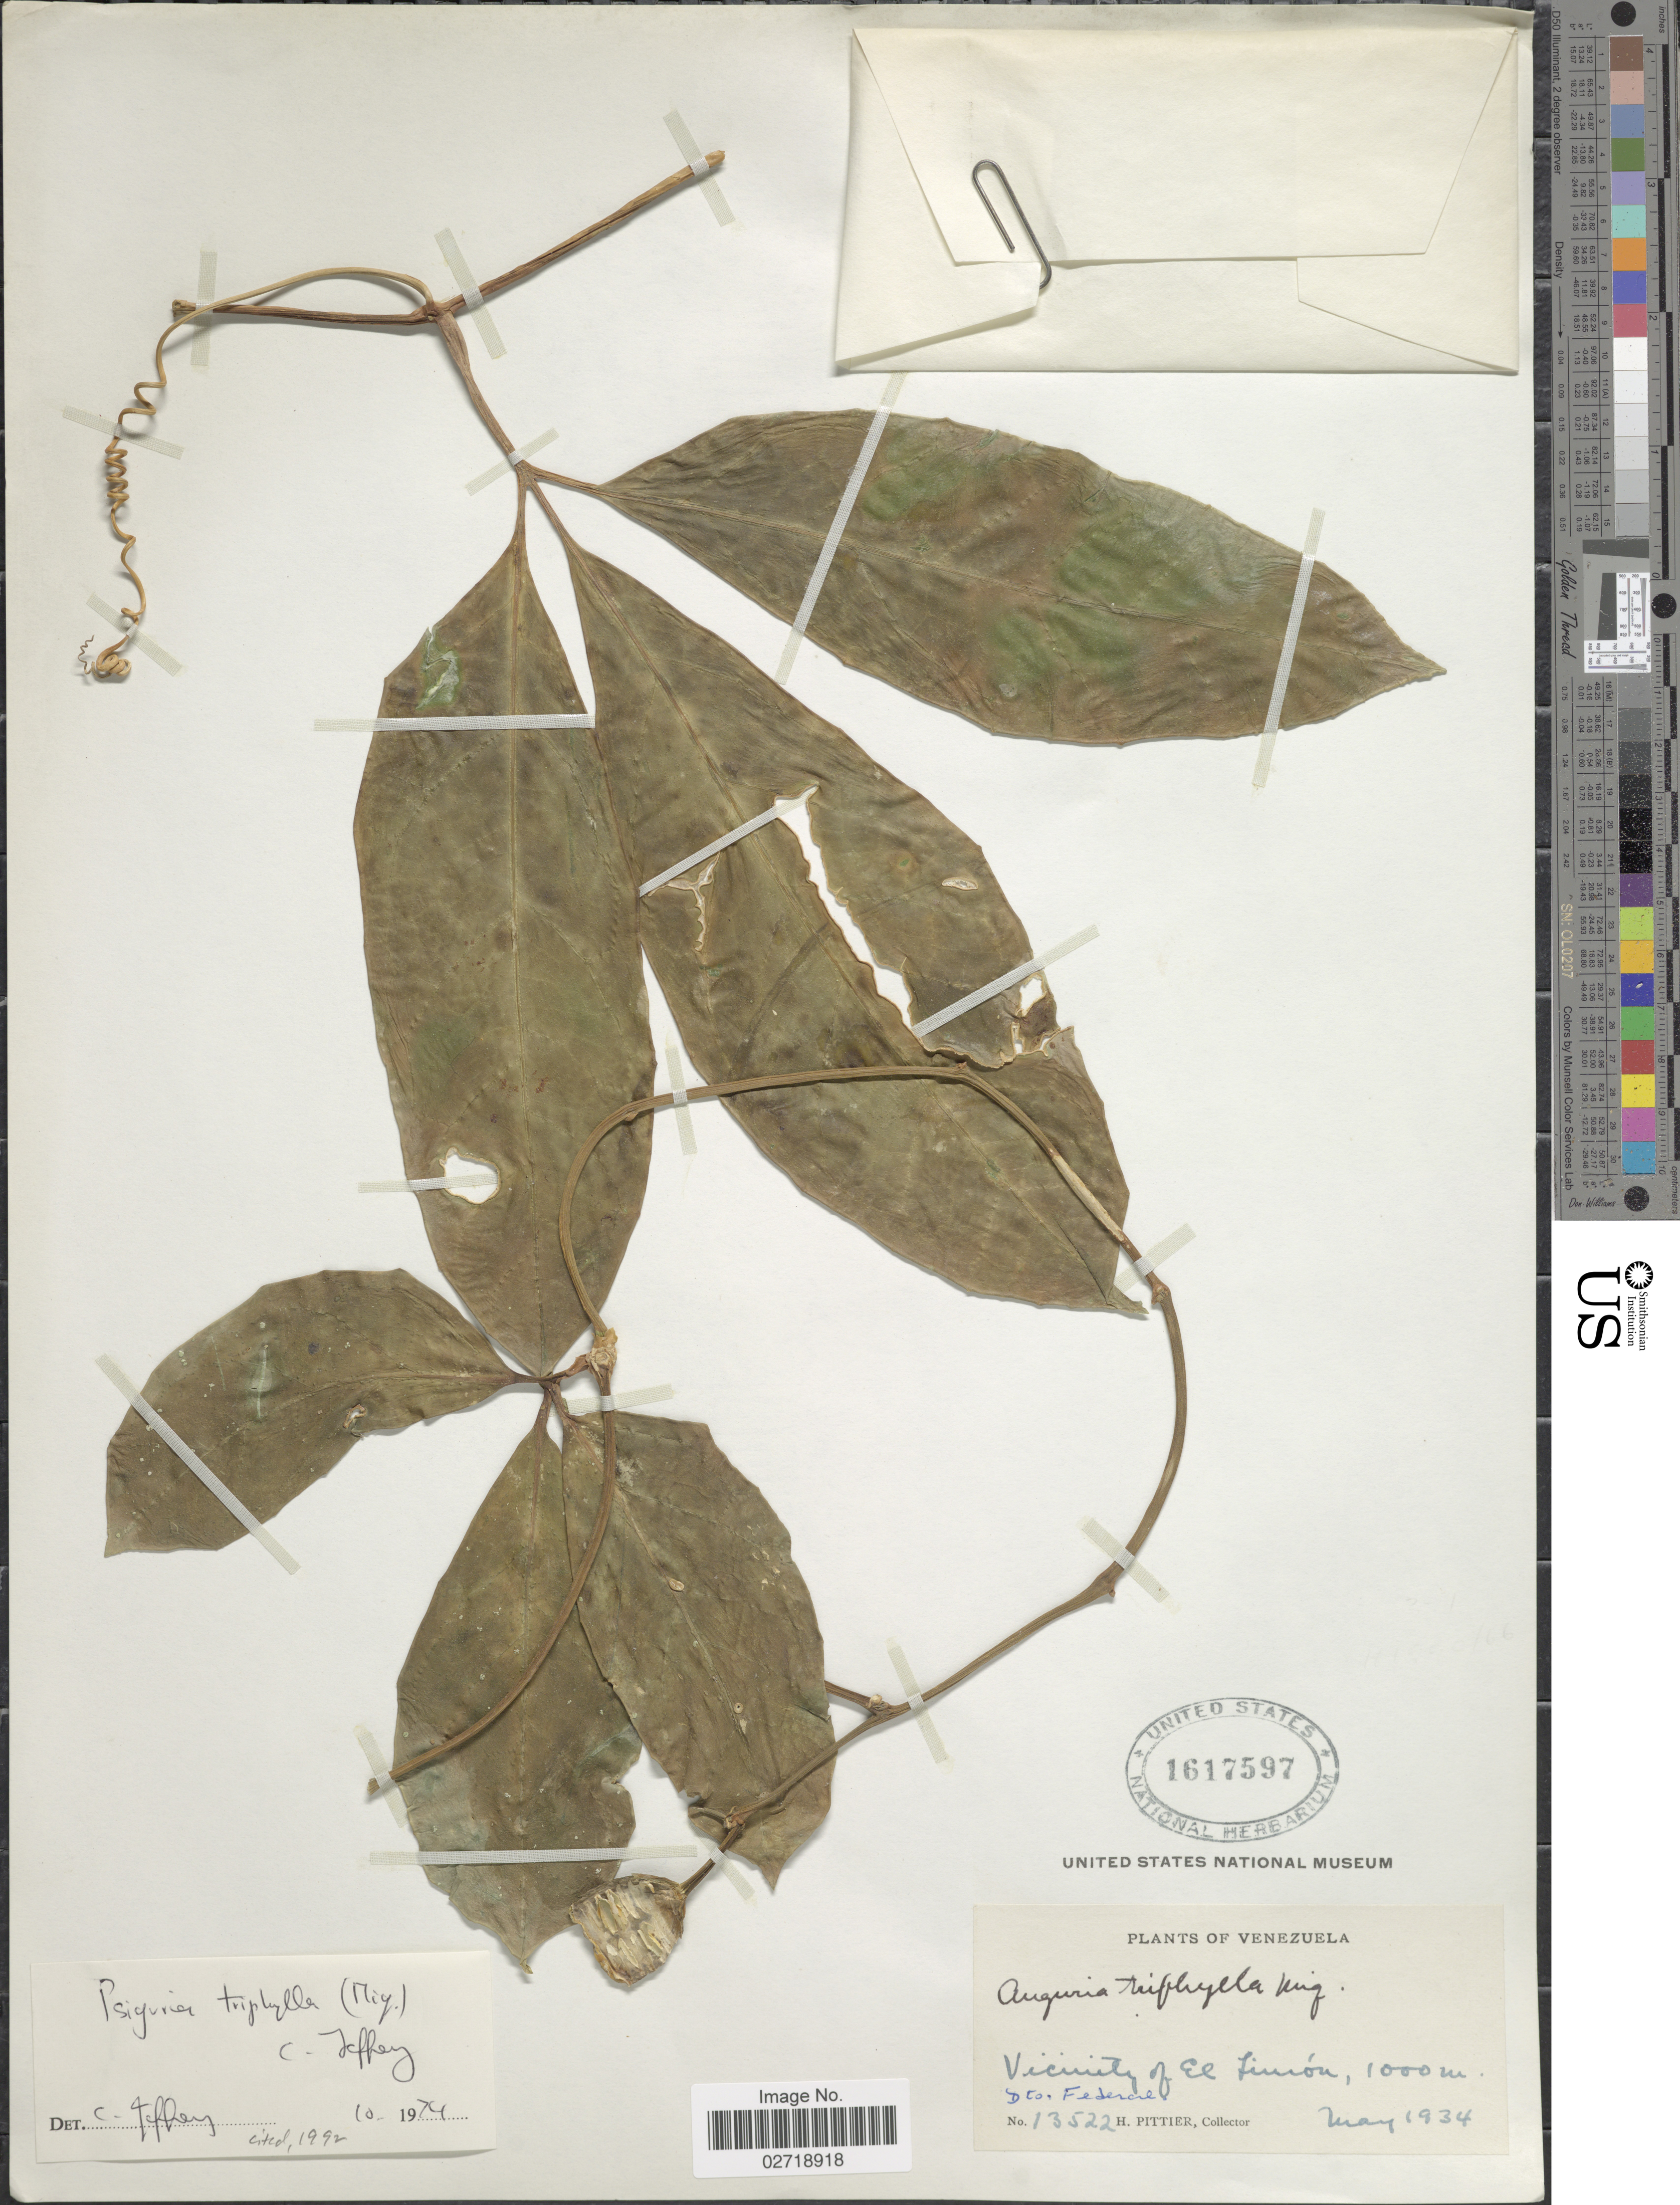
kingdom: Plantae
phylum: Tracheophyta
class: Magnoliopsida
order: Cucurbitales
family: Cucurbitaceae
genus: Psiguria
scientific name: Psiguria triphylla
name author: (Miq.) C. Jeffrey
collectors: H. F. Pittier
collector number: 13522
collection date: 1934-05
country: Venezuela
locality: Vicinity of El Limon, Dto. Federal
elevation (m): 1000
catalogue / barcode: US 1617597